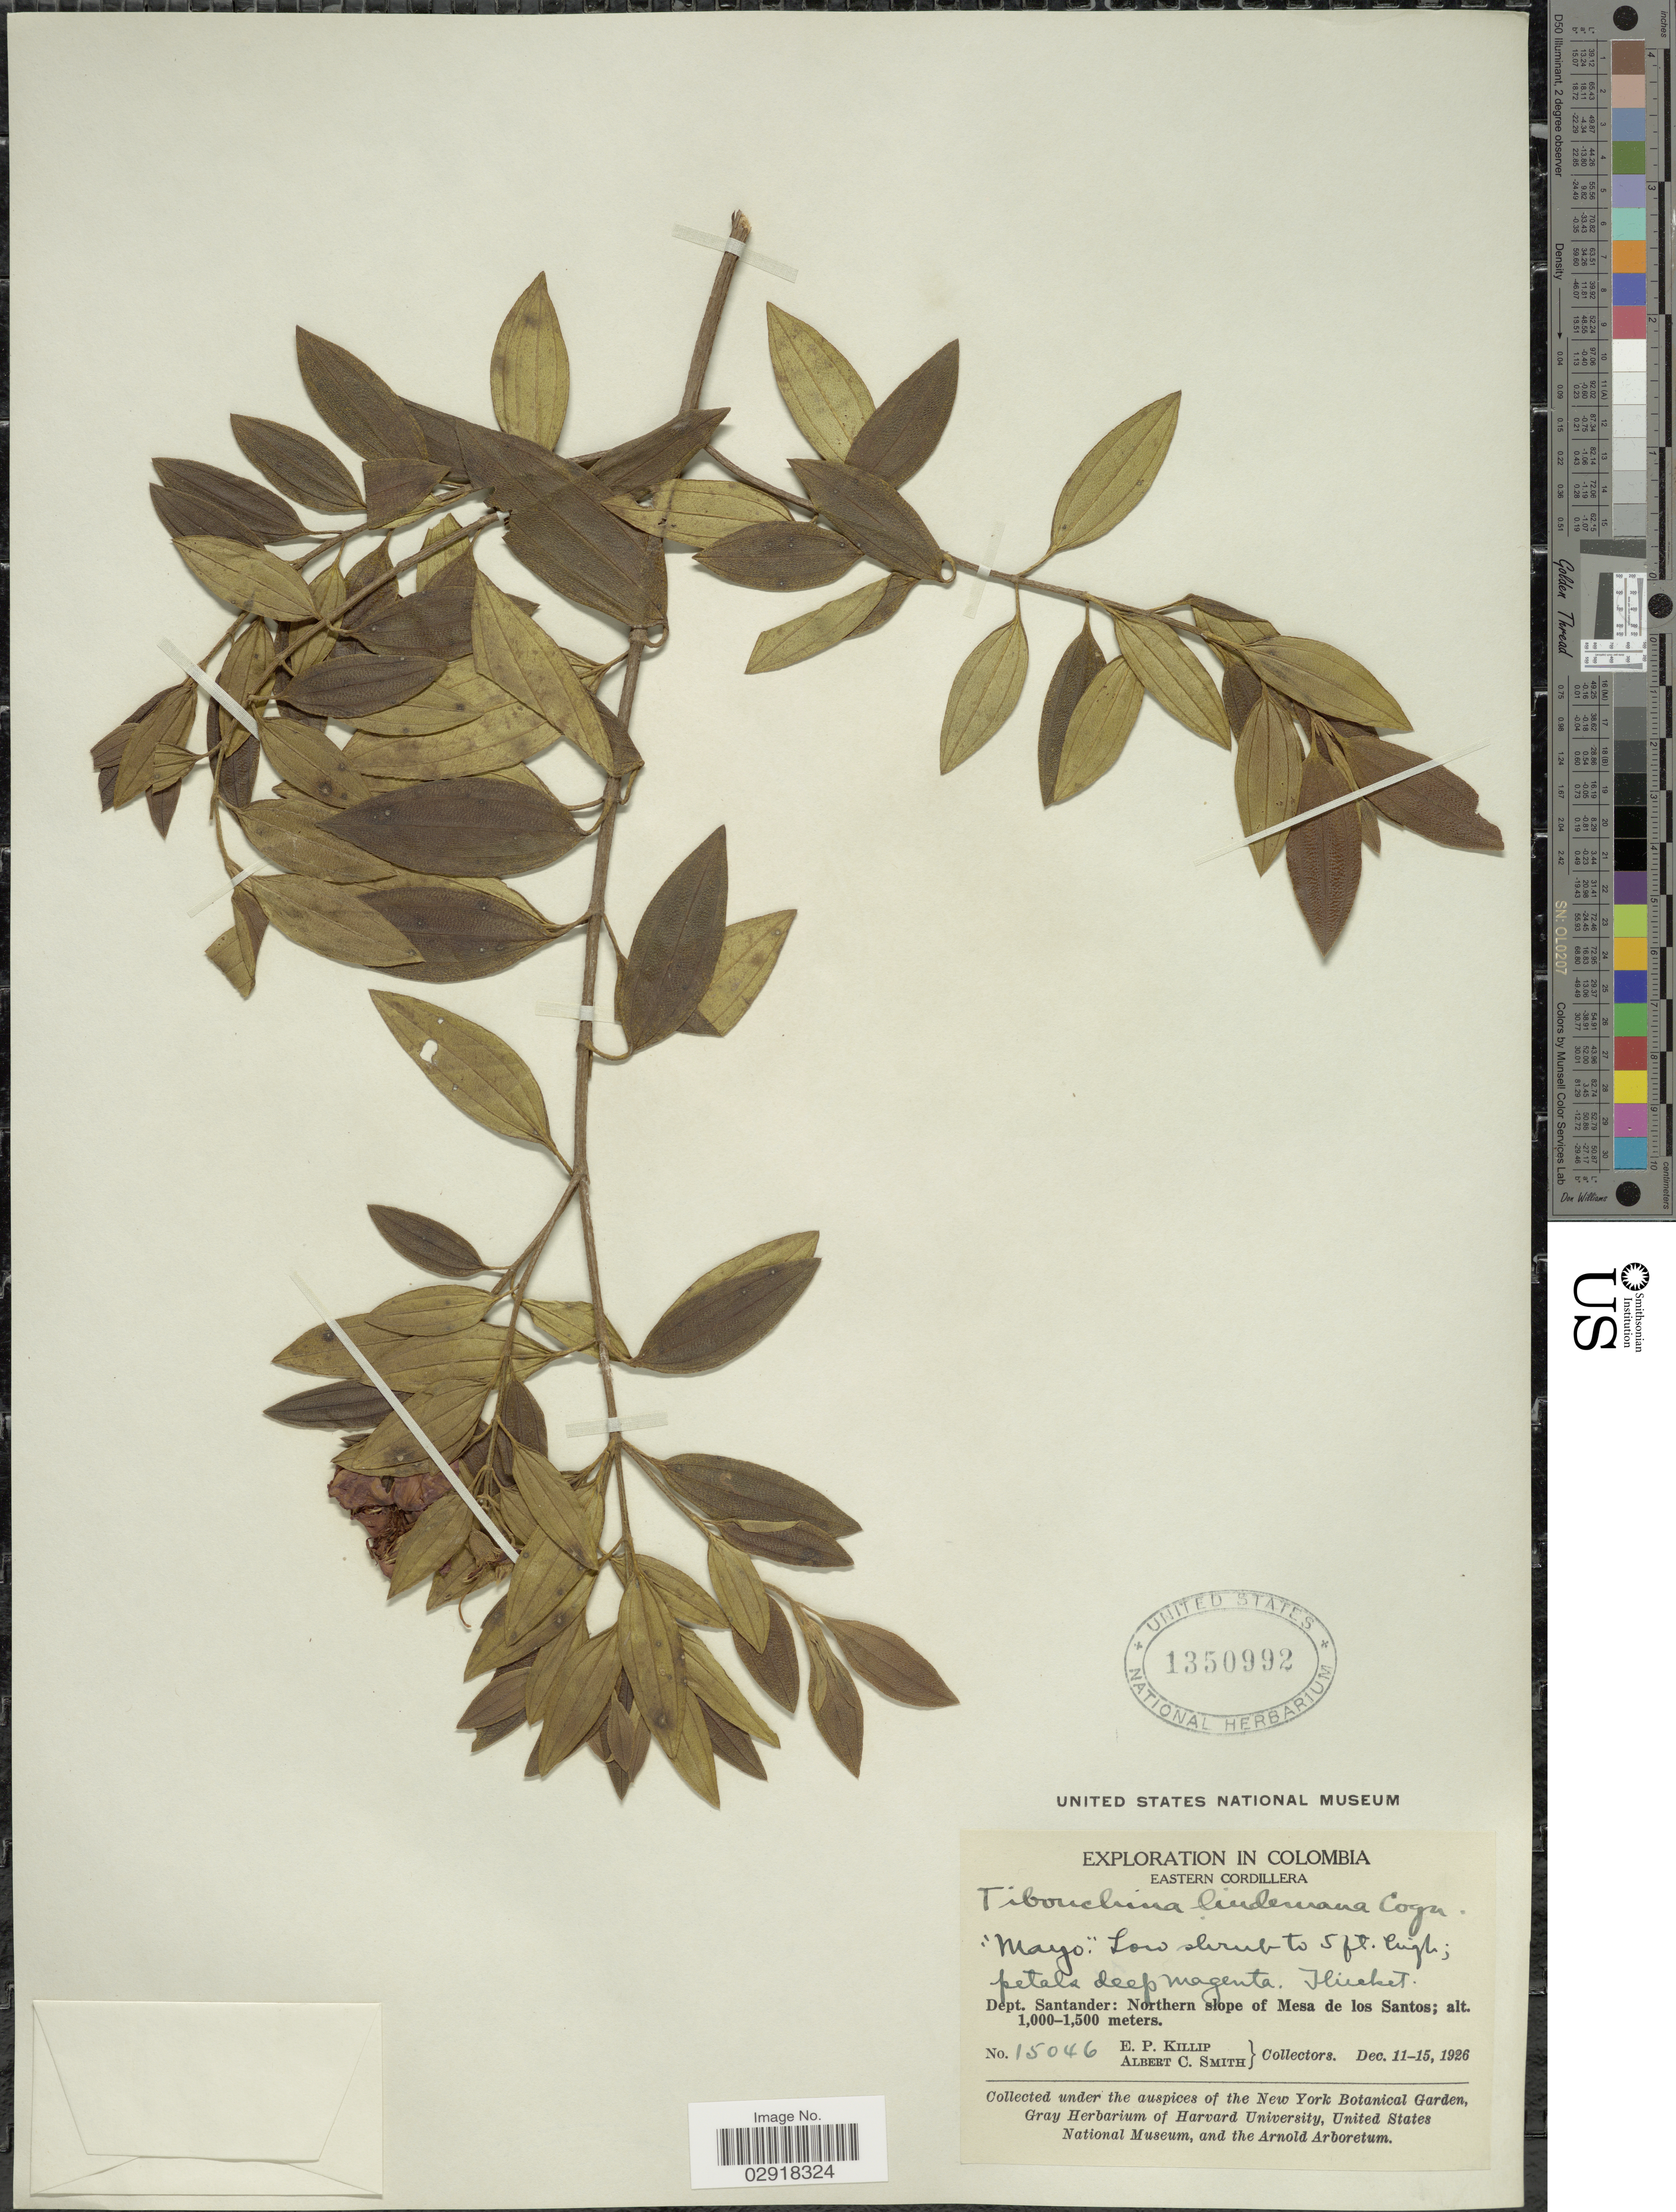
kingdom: Plantae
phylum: Tracheophyta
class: Magnoliopsida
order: Myrtales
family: Melastomataceae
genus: Pleroma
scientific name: Pleroma martiale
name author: (Cham.) Triana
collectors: E. P. Killip & A. C. Smith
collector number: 15046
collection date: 1926-12-11/1926-12-15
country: Colombia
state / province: Santander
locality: Eastern Cordillera, Dept. Santander, Northern slope of Mesa de los Santos.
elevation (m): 1000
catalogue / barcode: US 1350992